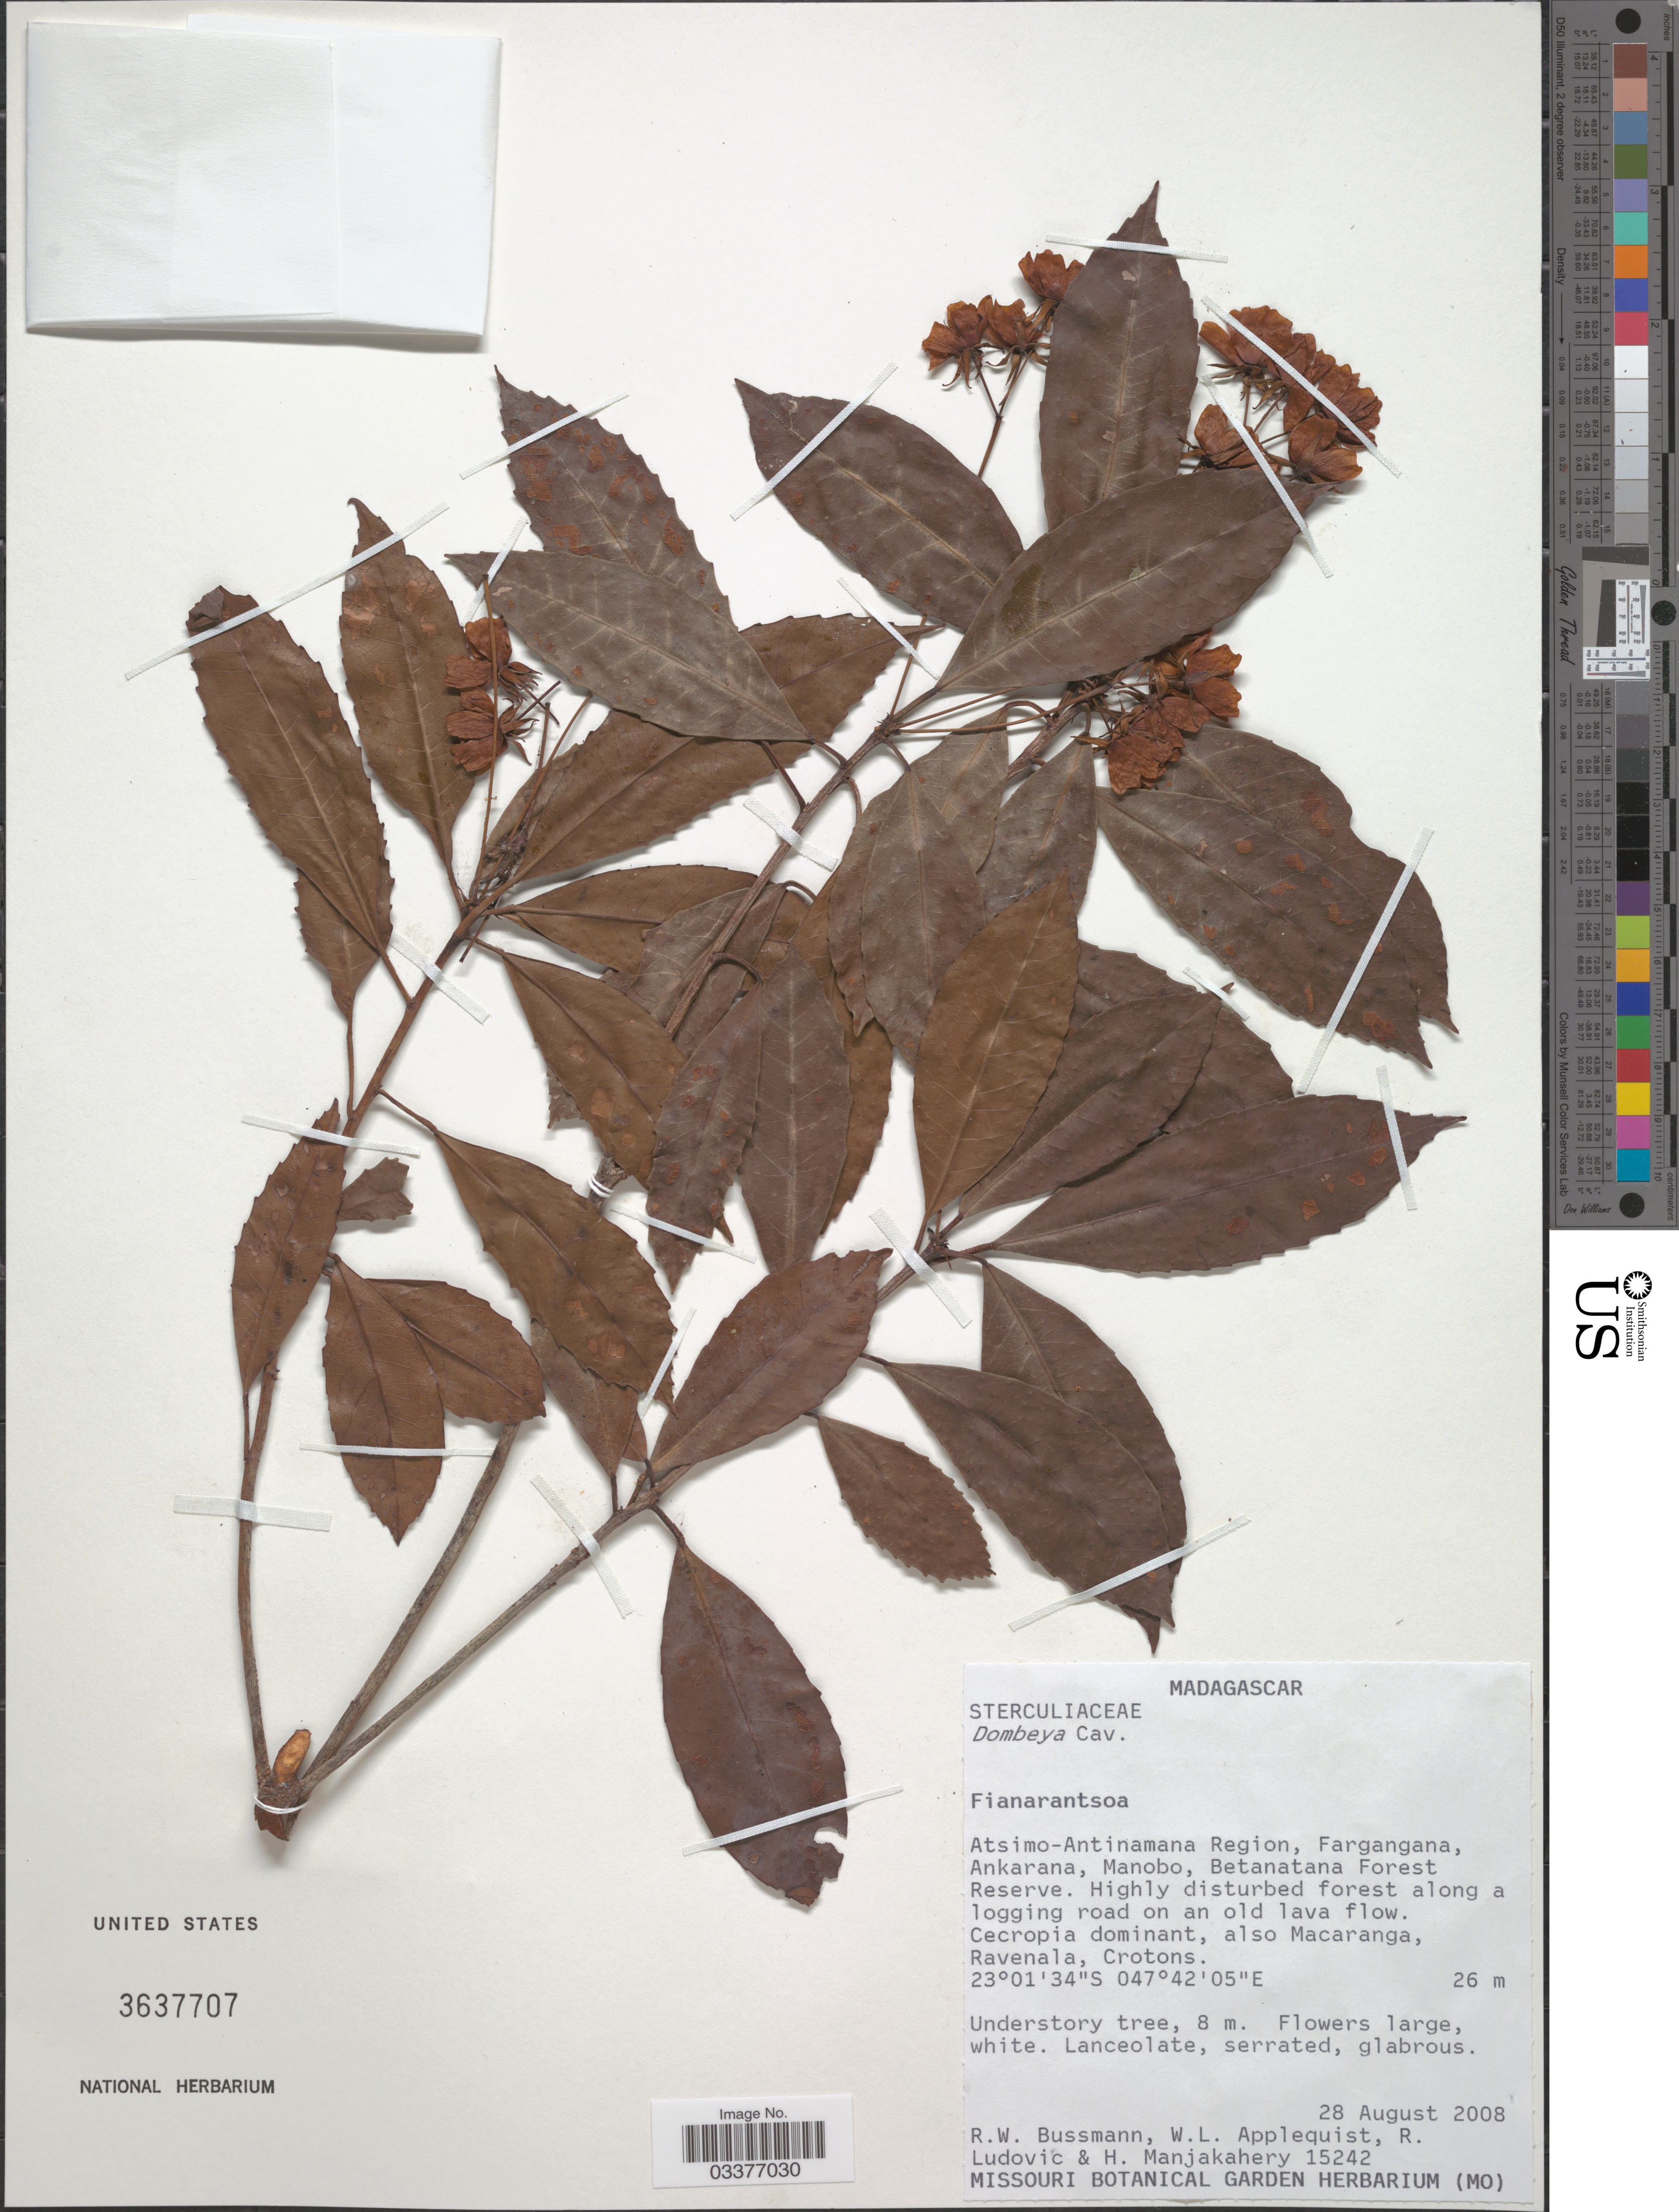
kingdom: Plantae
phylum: Tracheophyta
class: Magnoliopsida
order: Malvales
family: Malvaceae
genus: Dombeya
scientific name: Dombeya sp.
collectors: R. W. Bussmann, W. Applequist, R. Ludovic & H. N. Manjakahery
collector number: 15242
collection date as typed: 28 August 2008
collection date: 2008-08-28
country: Madagascar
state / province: Atsimo-Atsinanana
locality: Atsimo-Antinamana Region, Fargangana, Ankarana, Manobo Betanatana Forest Reserve.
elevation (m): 26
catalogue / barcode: US 3637707